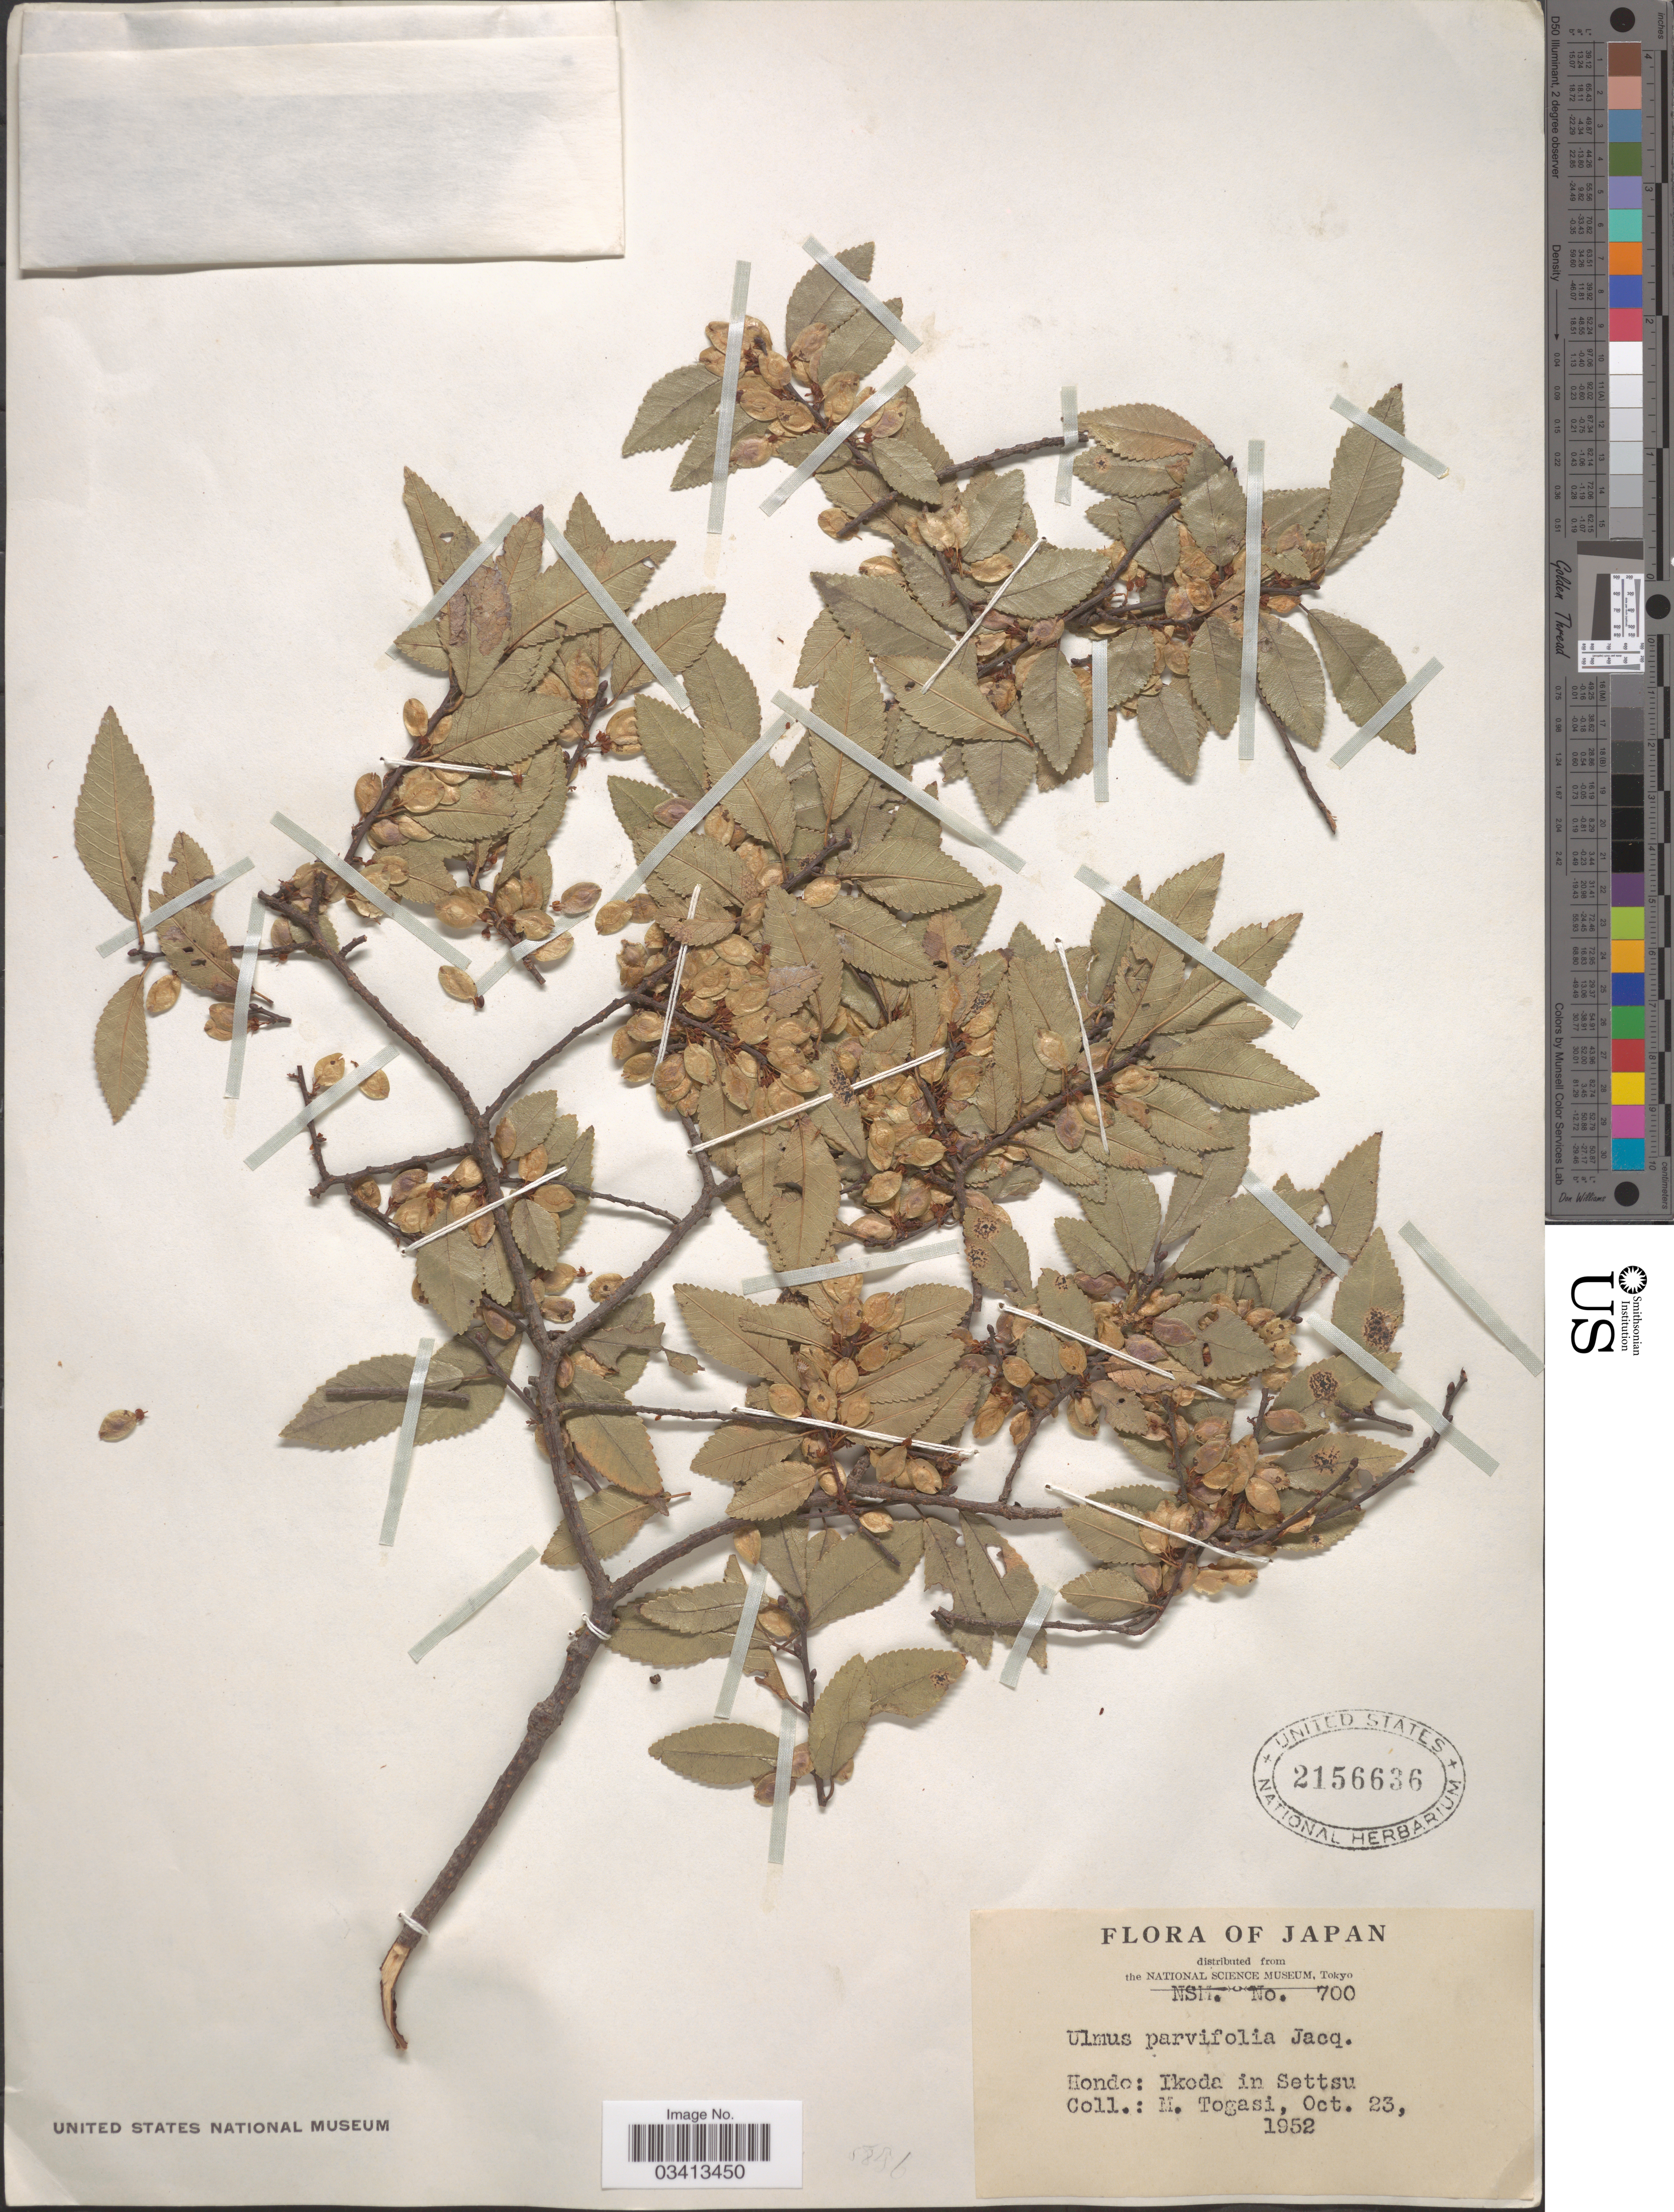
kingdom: Plantae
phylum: Tracheophyta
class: Magnoliopsida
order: Rosales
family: Ulmaceae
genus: Ulmus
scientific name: Ulmus parvifolia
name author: Jacq.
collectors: M. Togasi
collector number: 700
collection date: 1952-10-23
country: Japan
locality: Hondo: Ikeda in Settsu.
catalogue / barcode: US 2156636